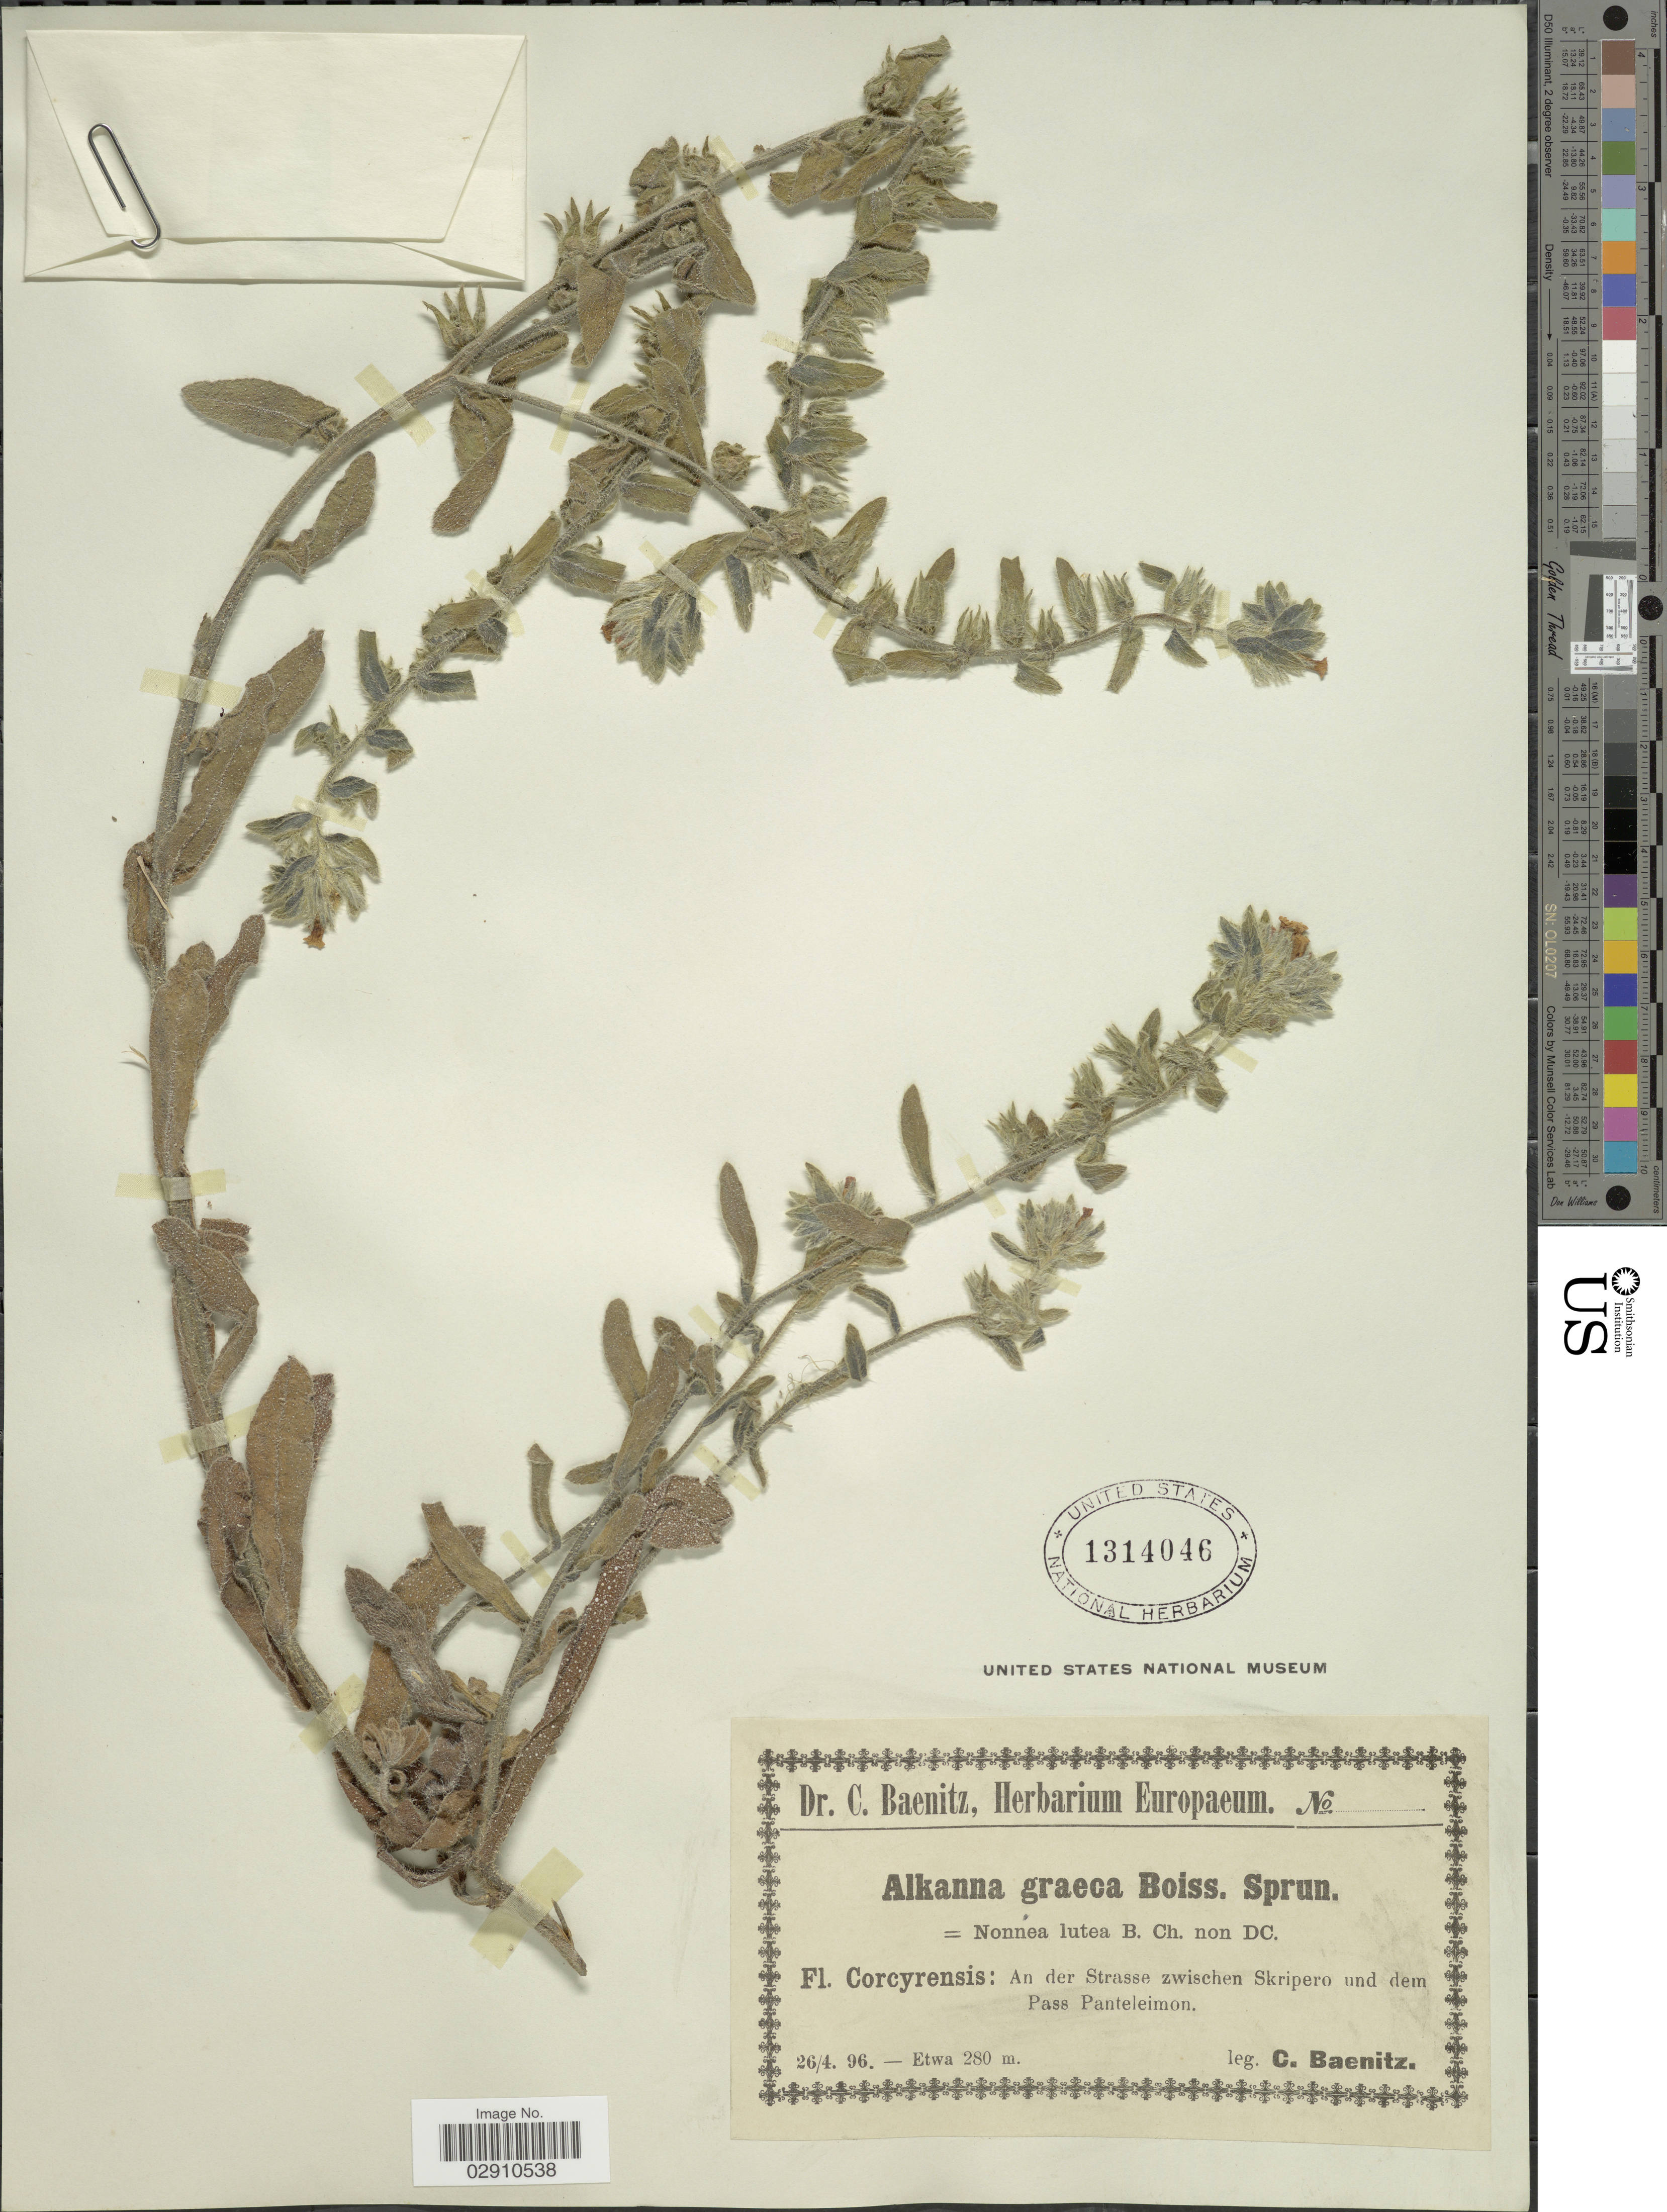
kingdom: Plantae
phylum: Tracheophyta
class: Magnoliopsida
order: Boraginales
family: Boraginaceae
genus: Alkanna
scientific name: Alkanna graeca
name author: Boiss. & Spruner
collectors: C. G. Baenitz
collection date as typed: Transcribed d/m/y: 26/4/96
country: Greece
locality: Corcyrensis: An der Strasse zwischen Skripero und dem Pass Panteleimon.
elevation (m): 280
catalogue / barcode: US 1314046